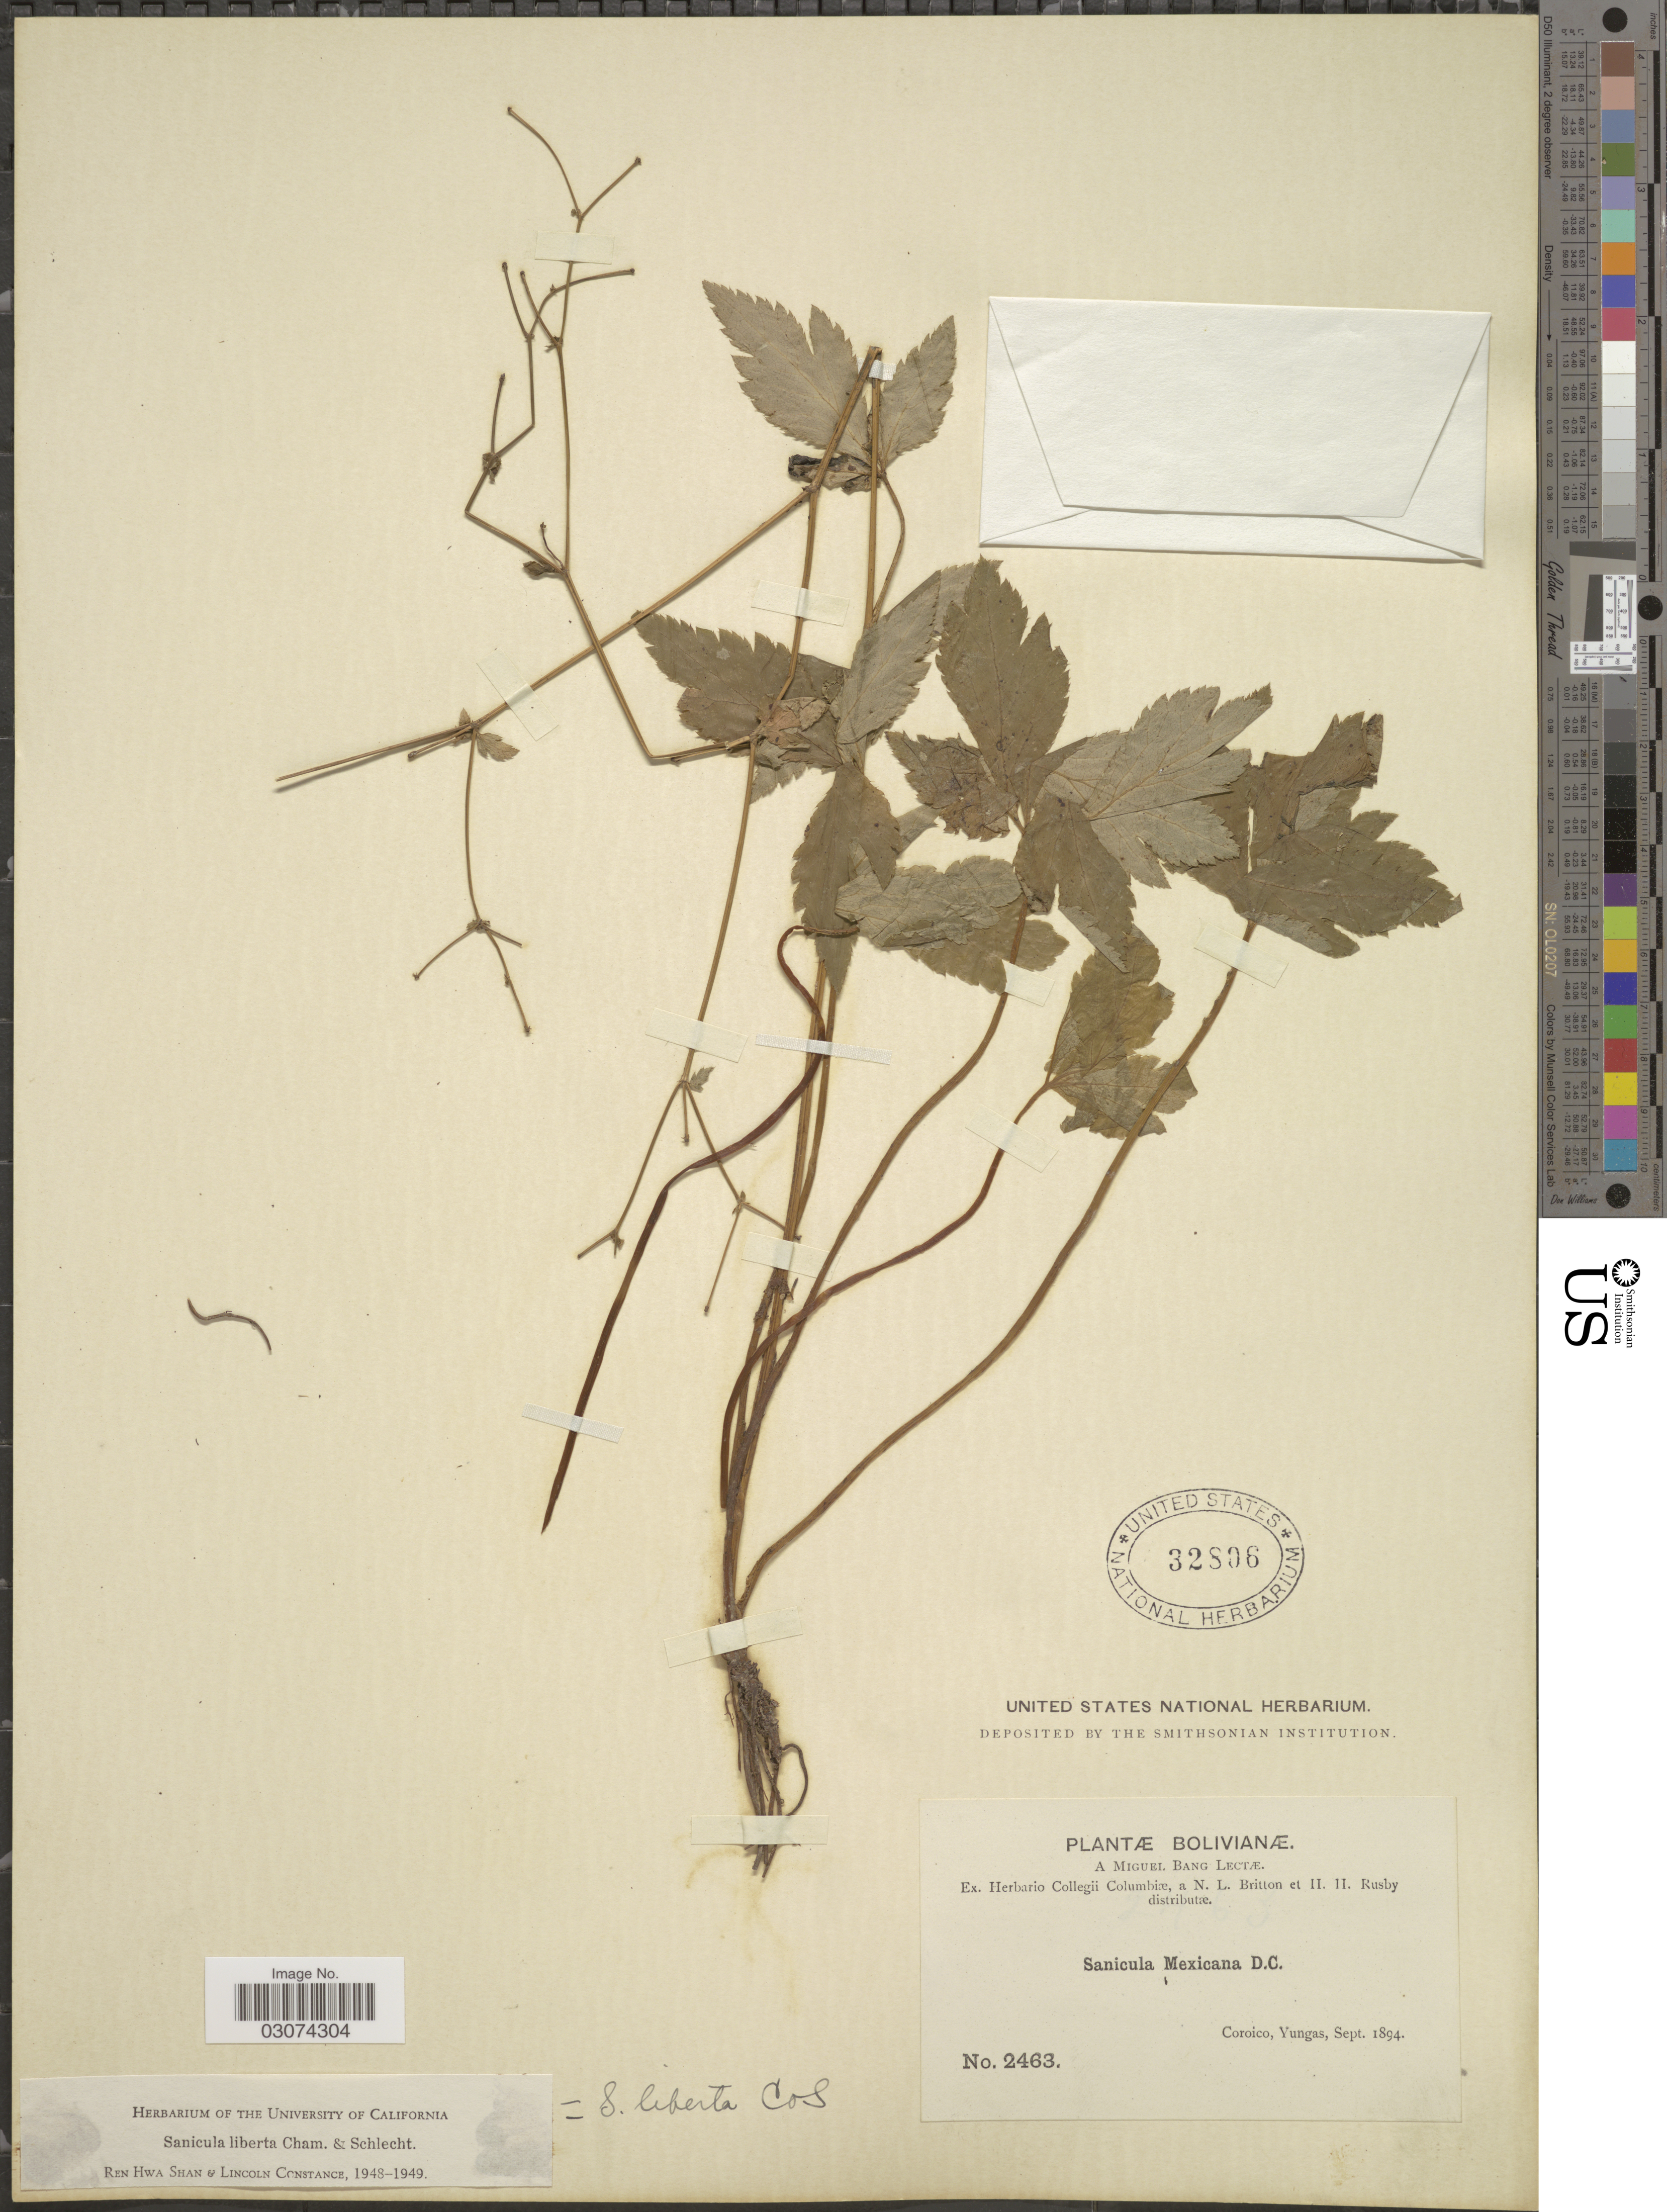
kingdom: Plantae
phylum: Tracheophyta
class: Magnoliopsida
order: Apiales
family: Apiaceae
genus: Sanicula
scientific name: Sanicula liberta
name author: Cham. & Schltdl.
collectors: M. Bang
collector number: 2463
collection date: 1894-09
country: Bolivia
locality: Coroico, Yungas.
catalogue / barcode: US 32806